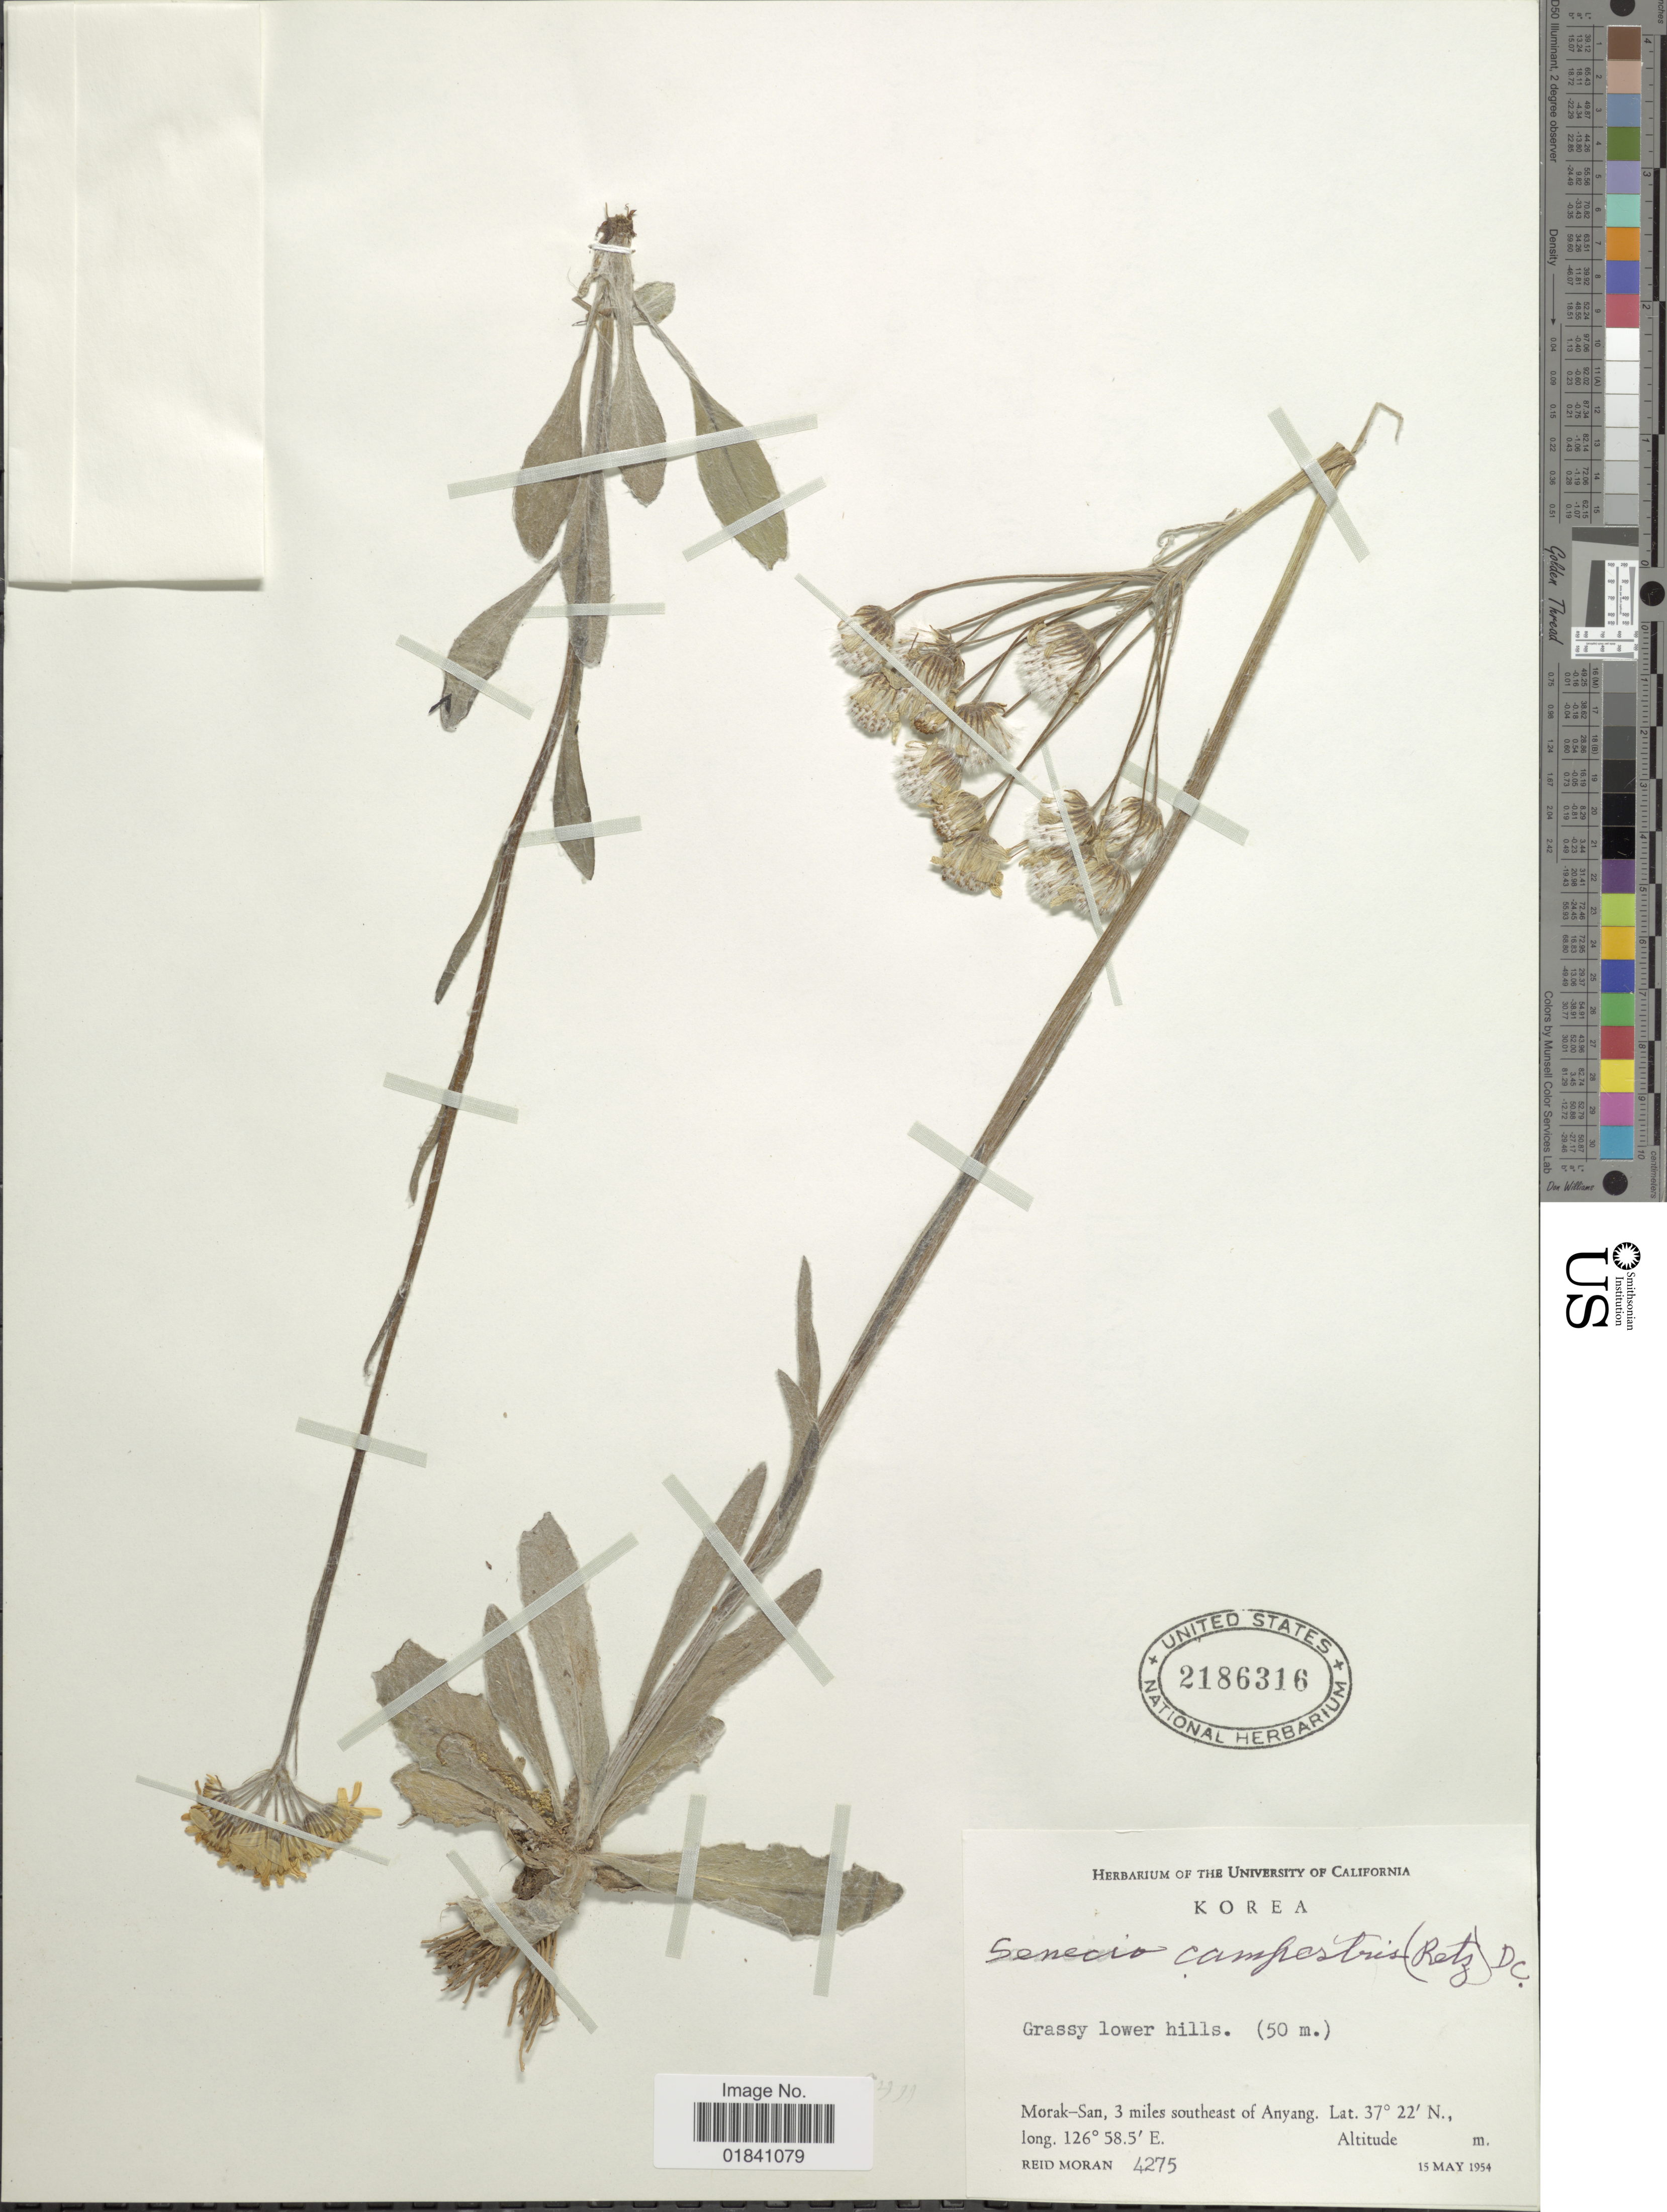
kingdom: Plantae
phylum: Tracheophyta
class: Magnoliopsida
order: Asterales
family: Asteraceae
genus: Senecio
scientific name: Senecio campestris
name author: DC.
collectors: R. V. Moran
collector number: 4275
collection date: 1954-05-15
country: South Korea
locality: Morak-San, 3 miles southeast of Anyang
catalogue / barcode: US 2186316